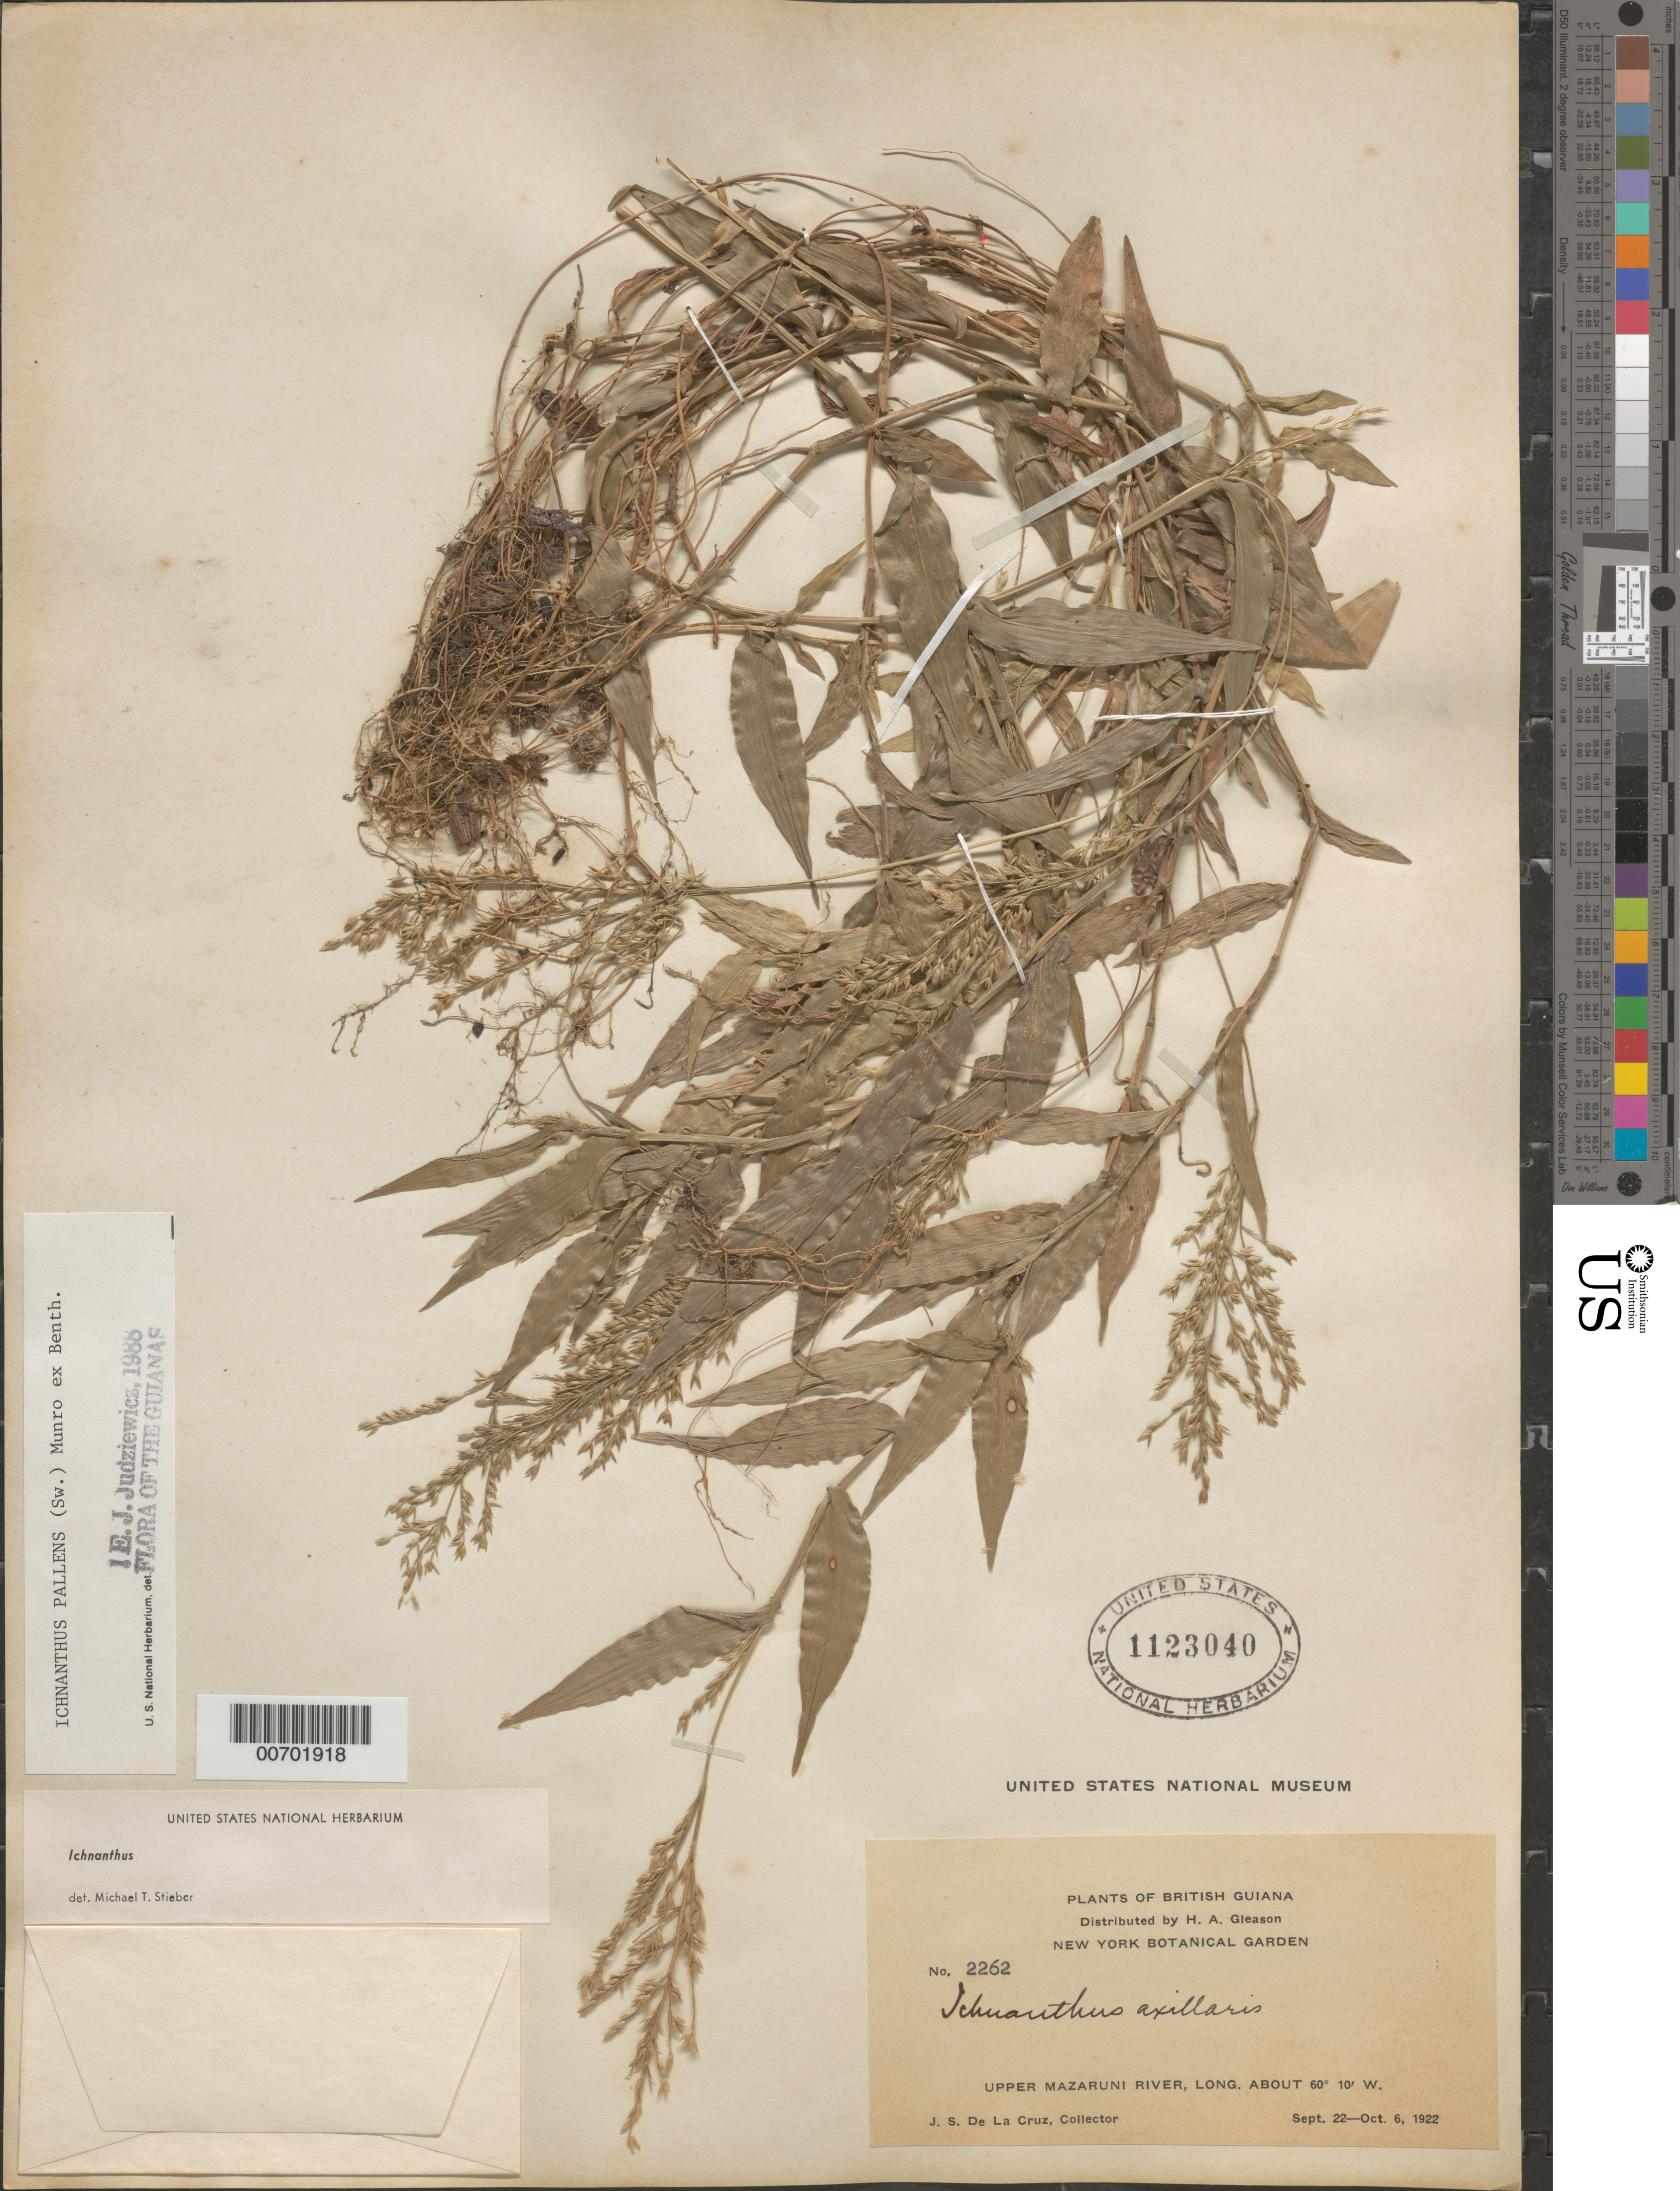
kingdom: Plantae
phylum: Tracheophyta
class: Liliopsida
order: Poales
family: Poaceae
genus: Ichnanthus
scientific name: Ichnanthus pallens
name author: (Sw.) Munro ex Benth.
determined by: Judziewicz, E. J.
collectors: J. S. de la Cruz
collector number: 2262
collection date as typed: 22-Sep-22 to 6-Oct-22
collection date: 1922-09-22/1922-10-06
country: Guyana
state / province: Cuyuni-Mazaruni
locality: Upper Mazaruni R.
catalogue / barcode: US 1123040